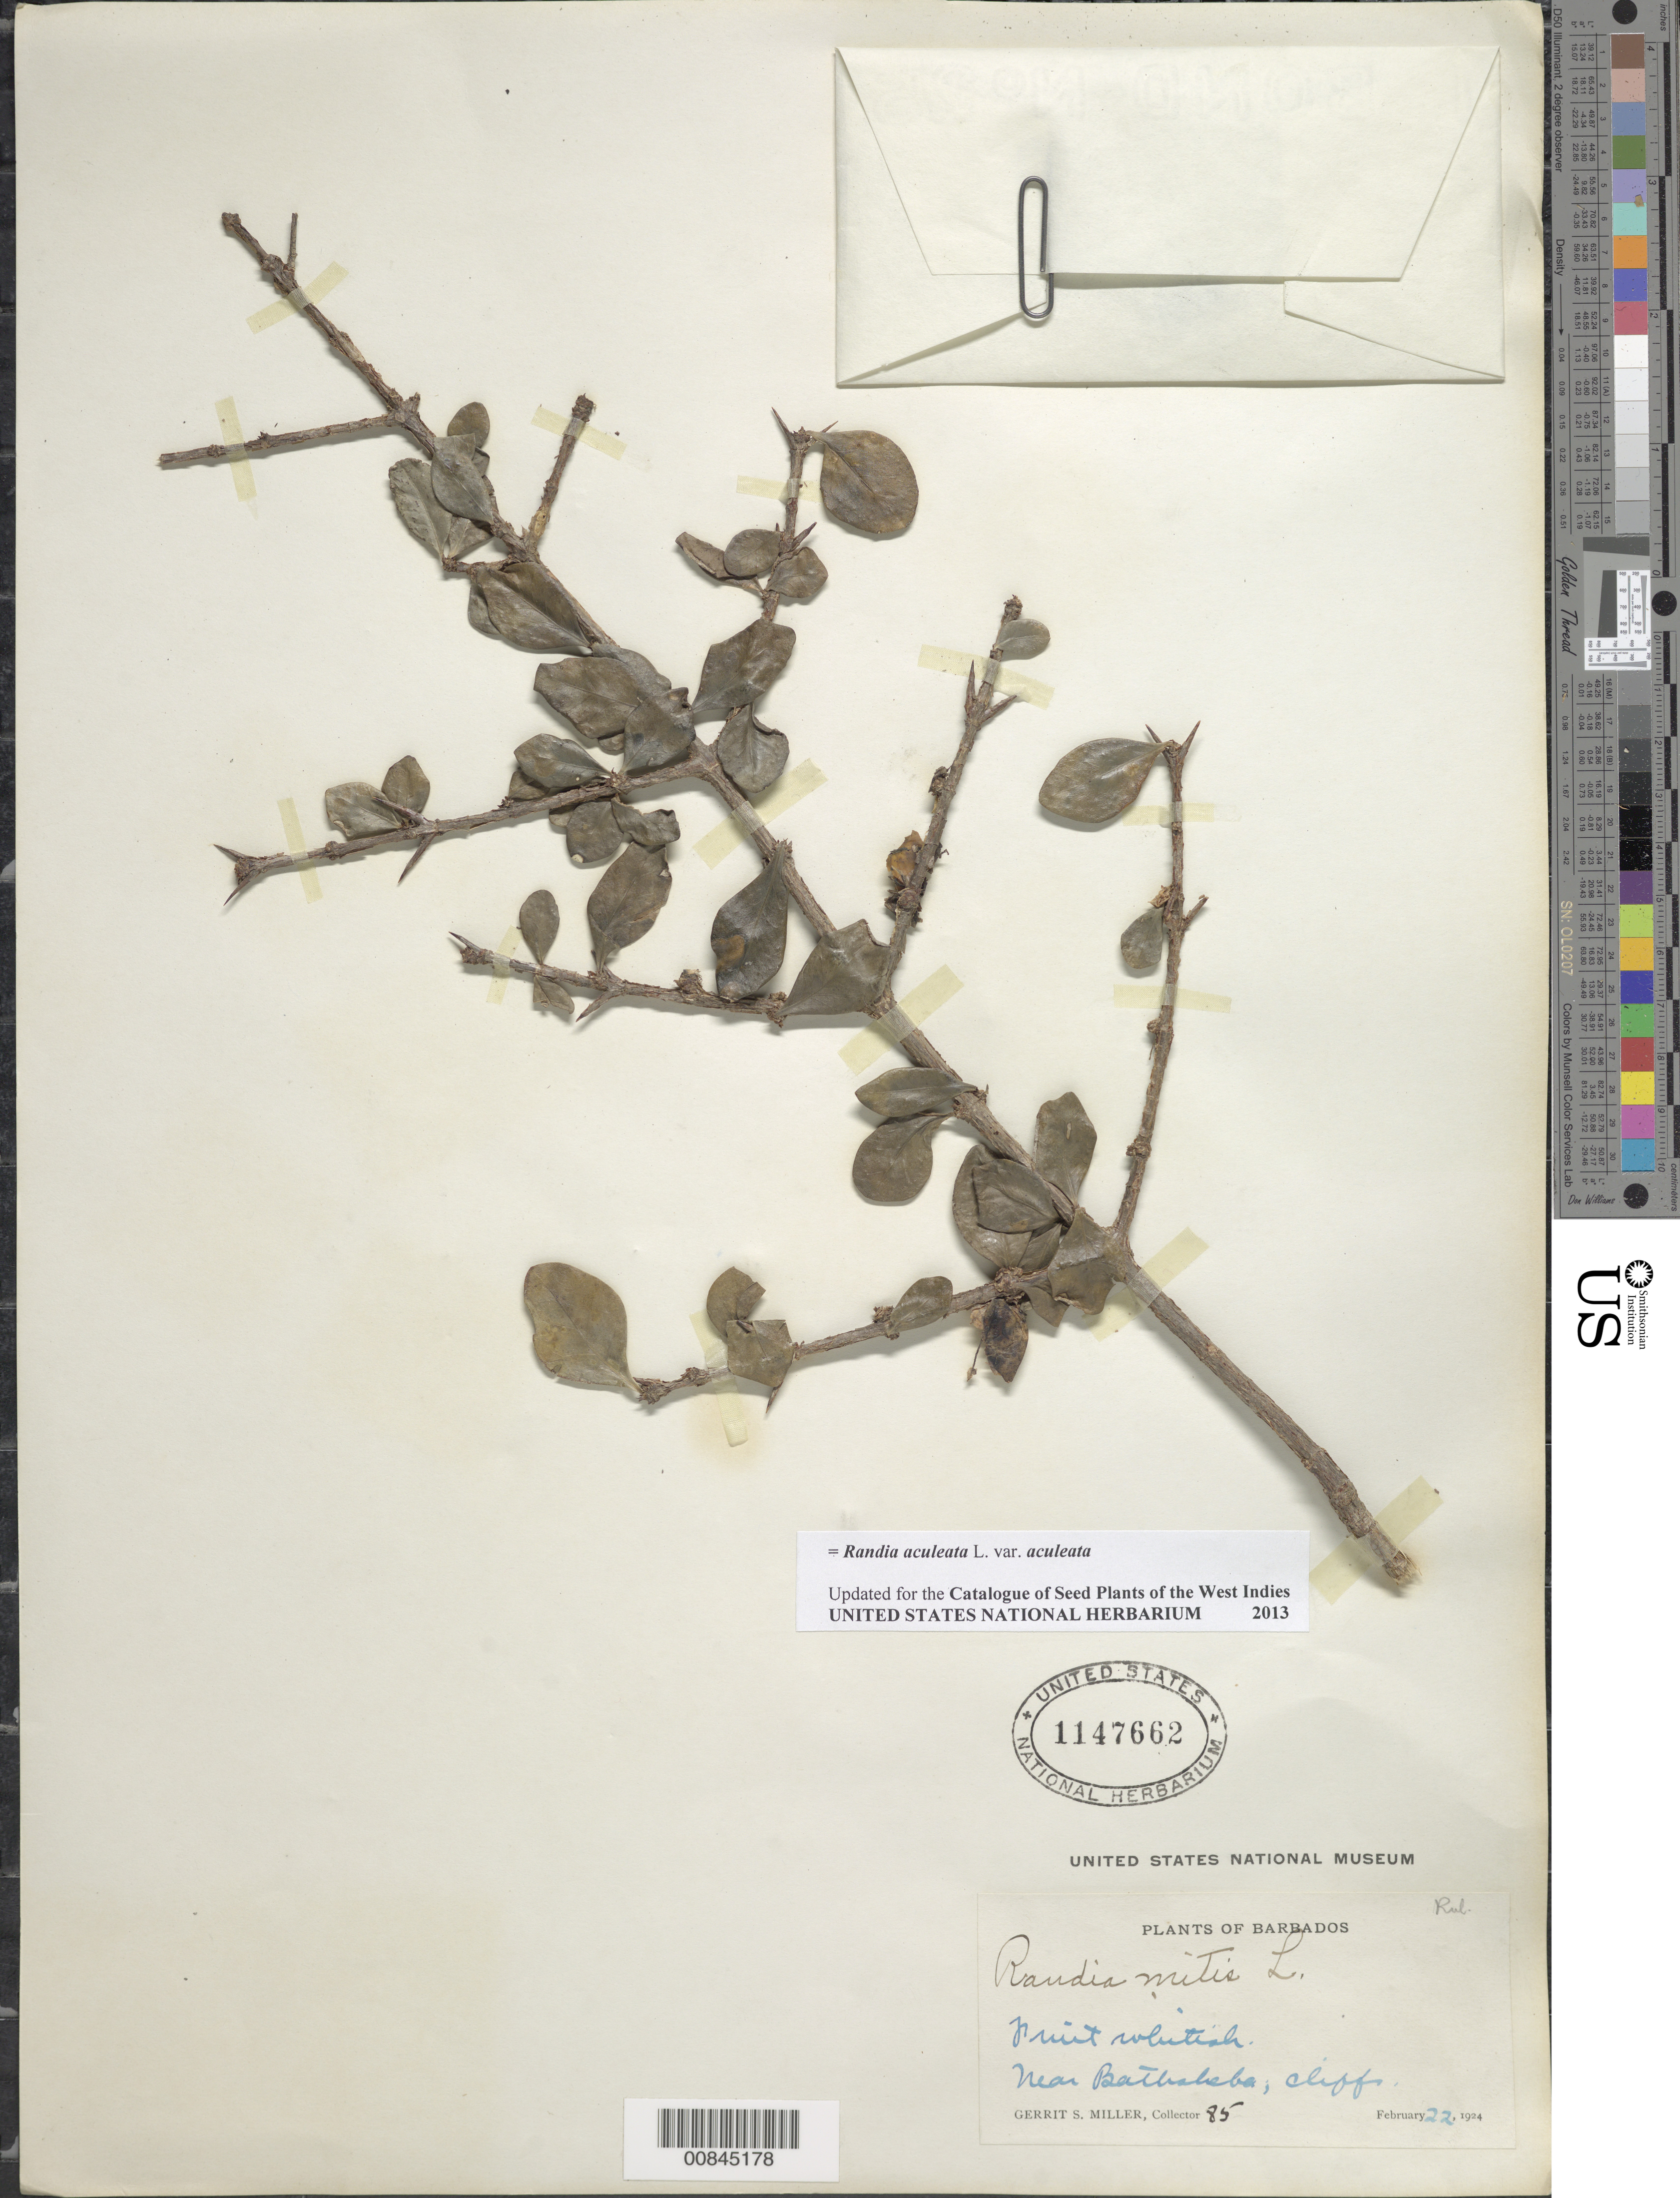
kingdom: Plantae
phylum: Tracheophyta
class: Magnoliopsida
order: Gentianales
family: Rubiaceae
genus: Randia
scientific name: Randia aculeata var. aculeata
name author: L.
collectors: G. S. Miller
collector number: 85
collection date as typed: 22 Feb 1924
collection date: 1924-02-22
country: Barbados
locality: Near Bathsheba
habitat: Cliff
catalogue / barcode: US 1147662